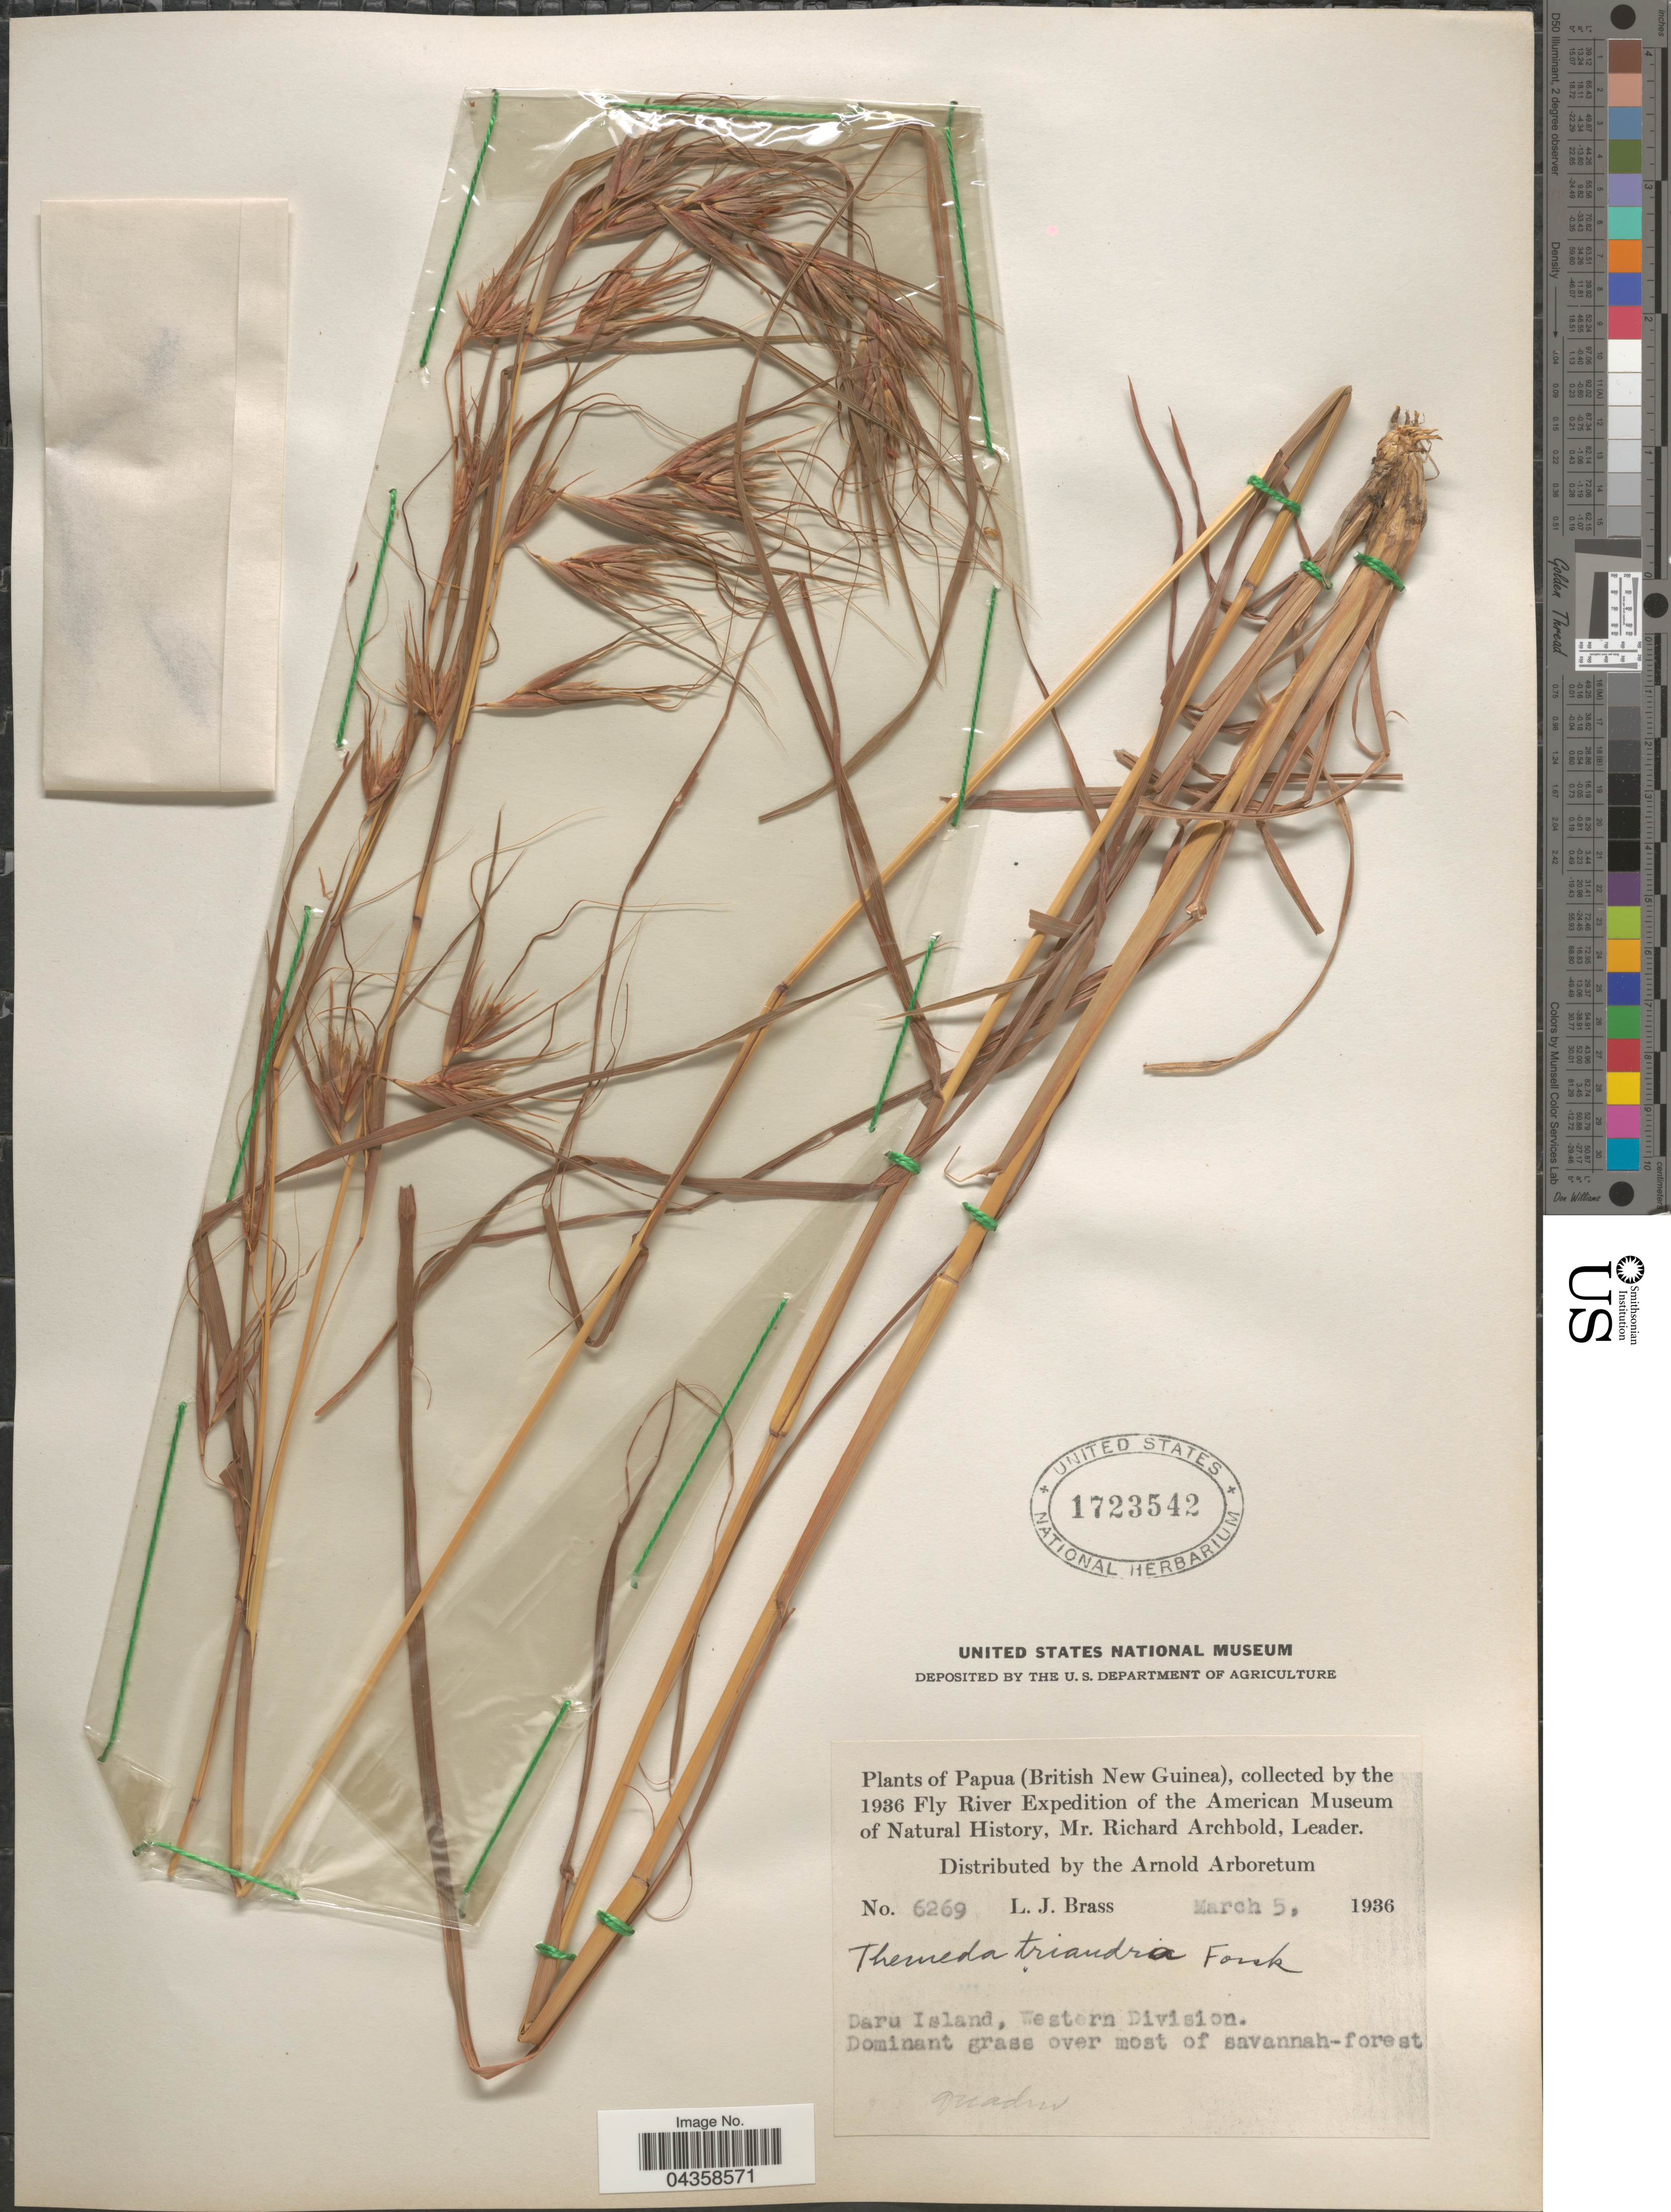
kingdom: Plantae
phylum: Tracheophyta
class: Liliopsida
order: Poales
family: Poaceae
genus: Themeda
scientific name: Themeda triandra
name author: Forssk.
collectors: L. J. Brass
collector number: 6269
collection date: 1936-03-05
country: Papua New Guinea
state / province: Manus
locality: Papua (British New Guinea). 1936 Fly River Expedition of the American Museum of Natural History. Daru Island, Western Division.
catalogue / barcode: US 1723542